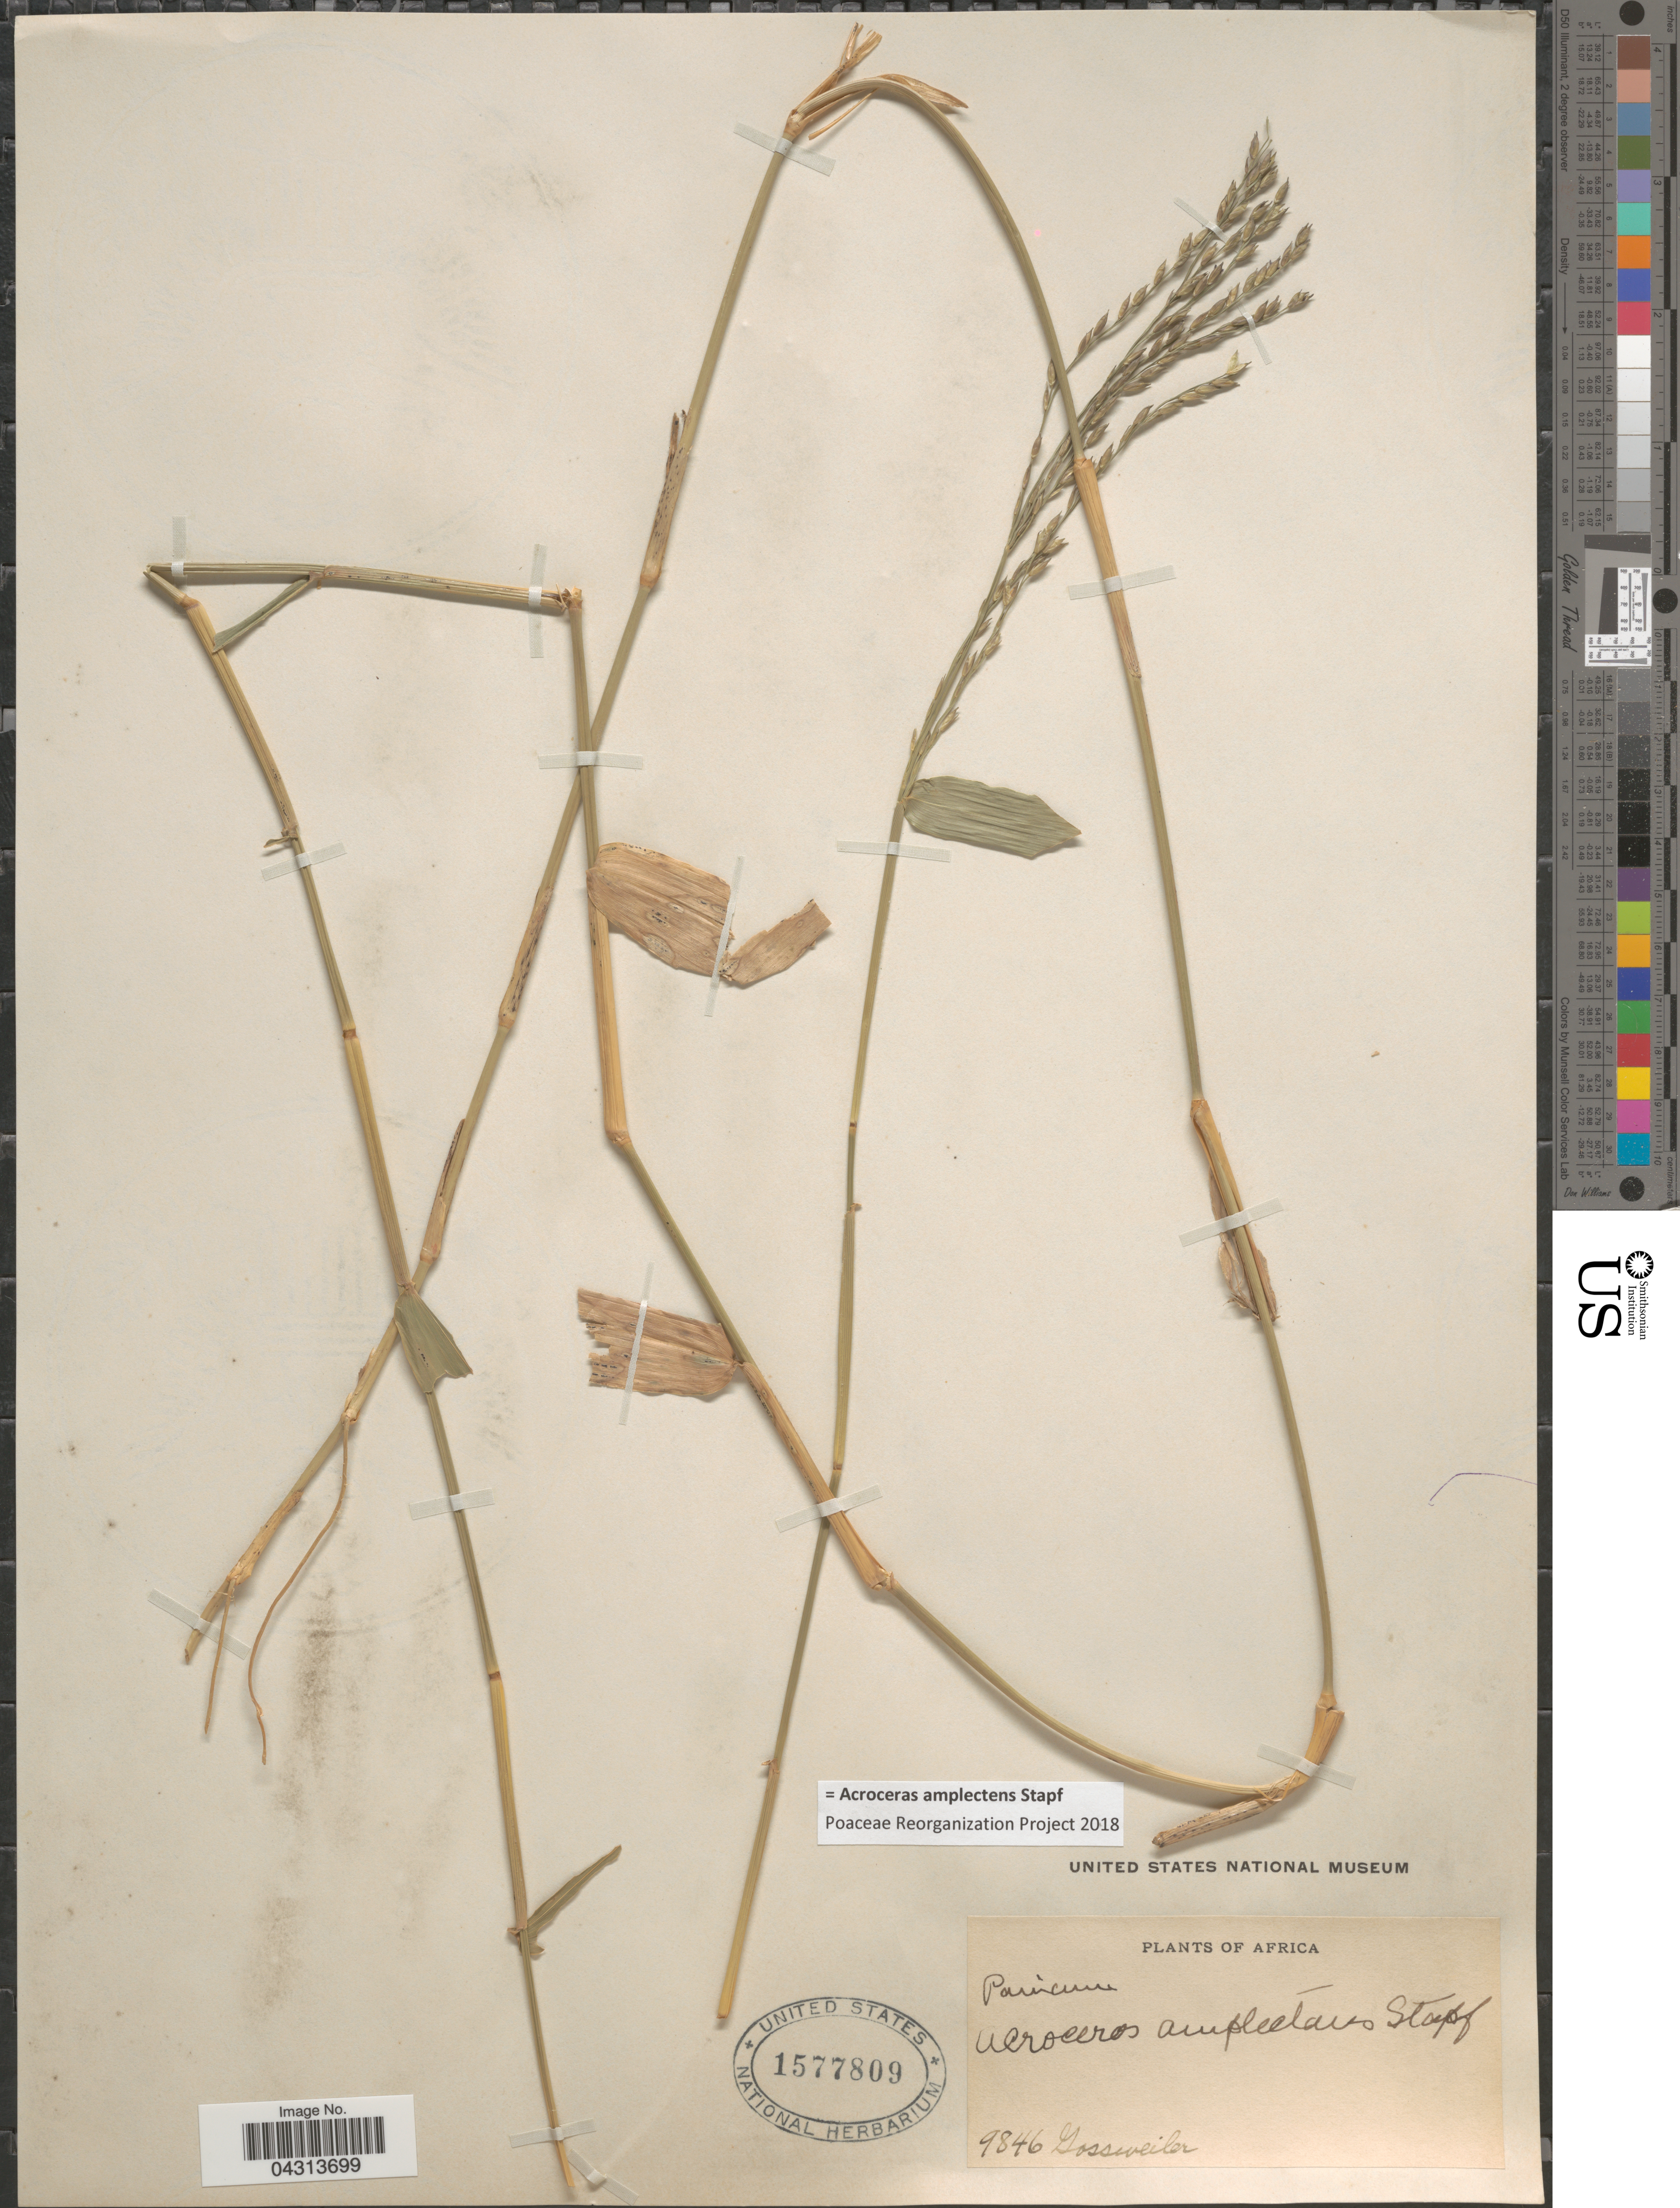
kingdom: Plantae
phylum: Tracheophyta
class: Liliopsida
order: Poales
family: Poaceae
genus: Acroceras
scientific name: Acroceras amplectens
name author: Stapf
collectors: -. Gossweiler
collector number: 9846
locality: Africa.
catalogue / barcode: US 1577809